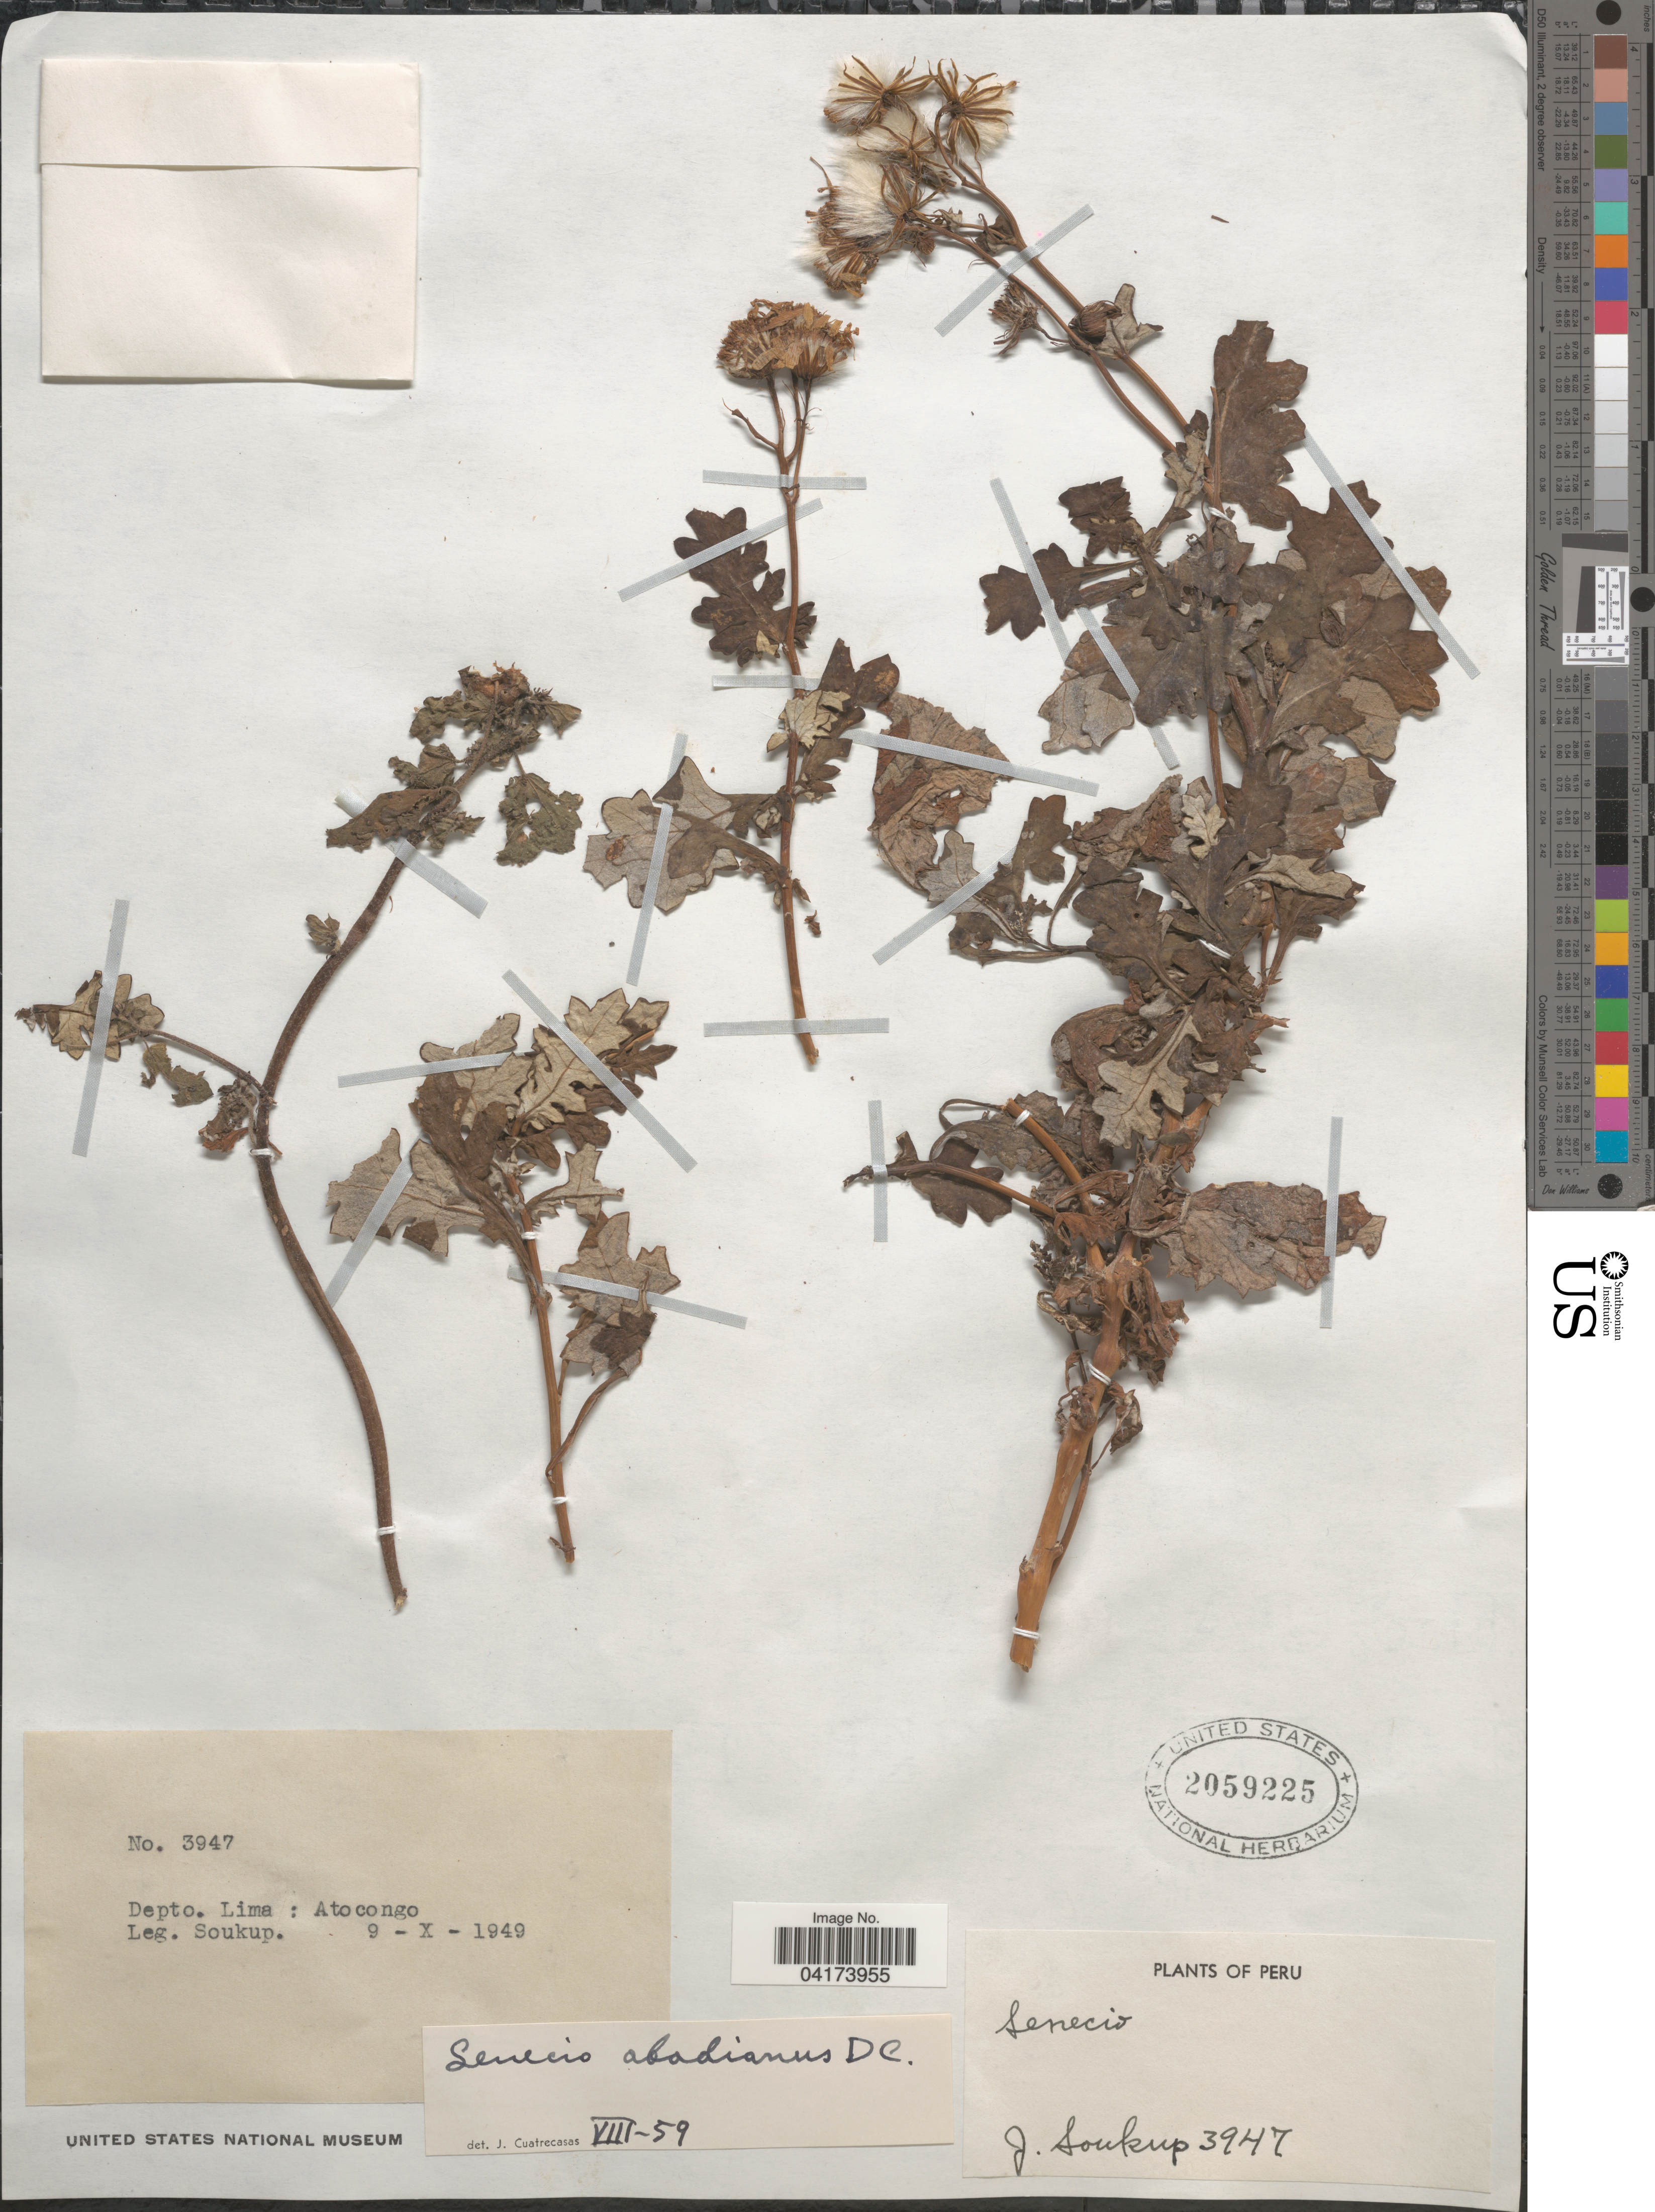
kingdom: Plantae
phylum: Tracheophyta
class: Magnoliopsida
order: Asterales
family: Asteraceae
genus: Senecio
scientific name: Senecio abadianus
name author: DC.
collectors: J. Soukup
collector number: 3947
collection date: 1949-10-09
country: Peru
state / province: Lima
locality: Depto. Lima: Atocongo.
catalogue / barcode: US 2059225